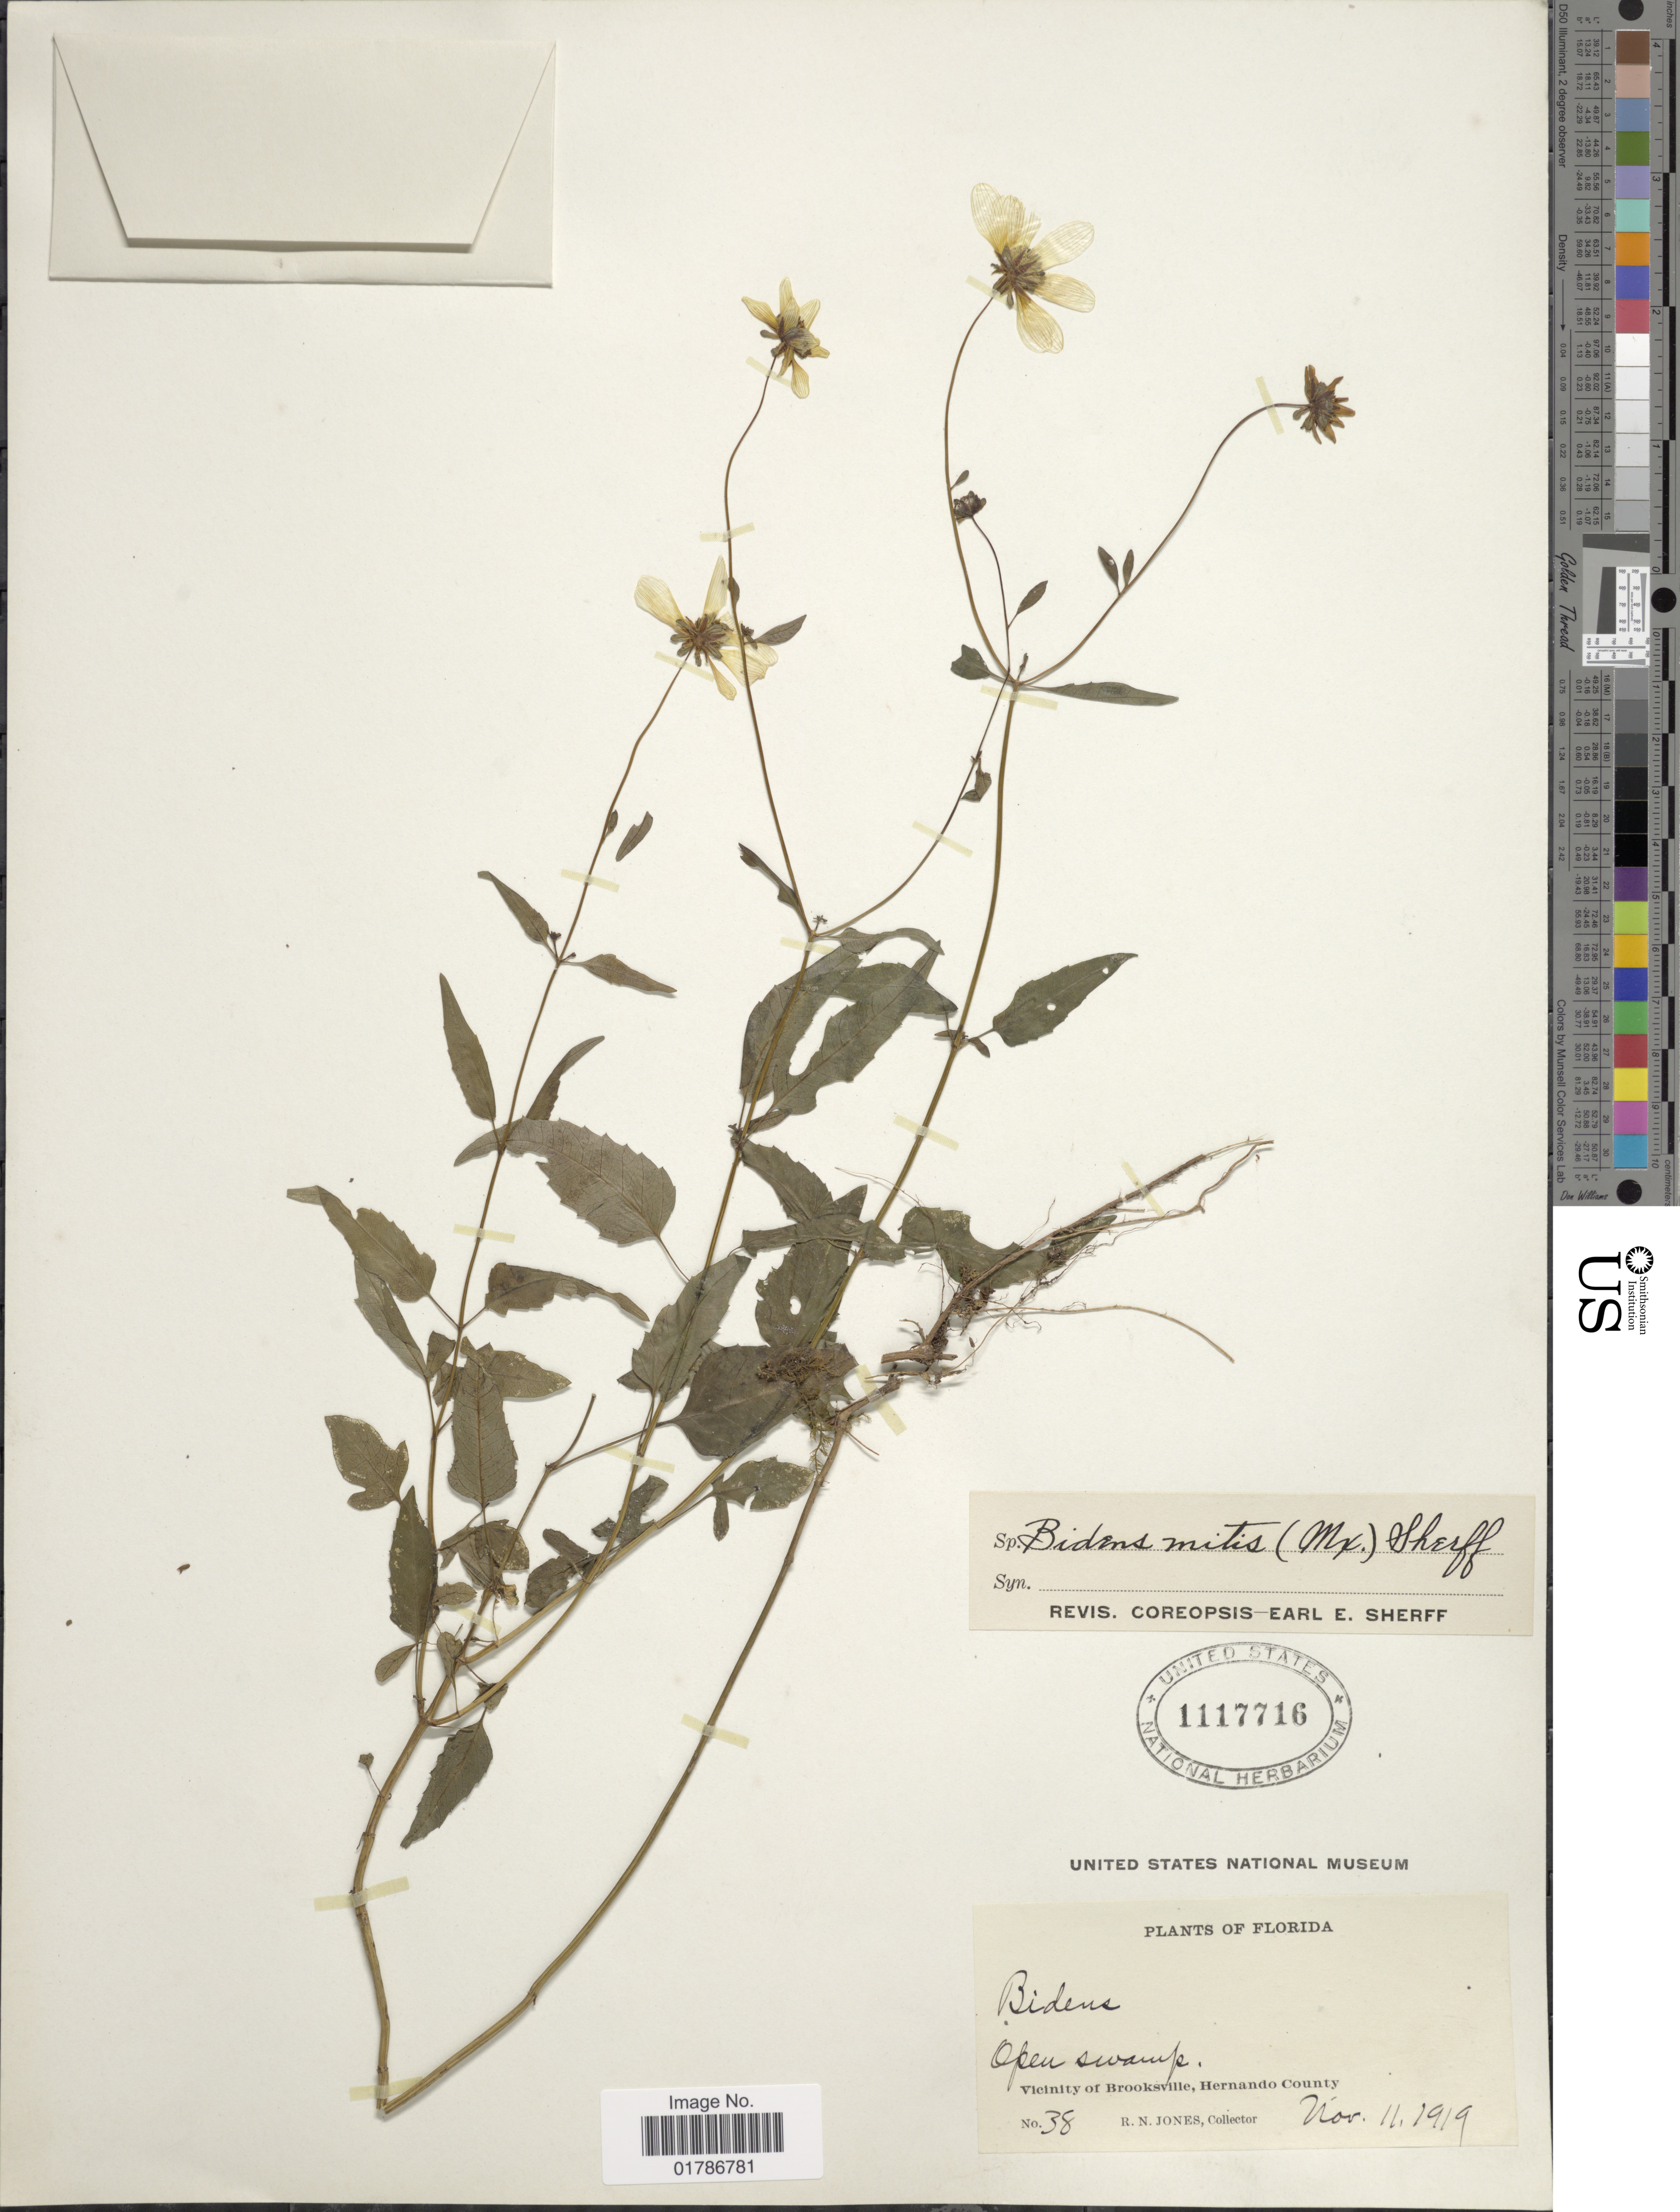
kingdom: Plantae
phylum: Tracheophyta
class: Magnoliopsida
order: Asterales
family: Asteraceae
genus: Bidens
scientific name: Bidens mitis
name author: (Michx.) Sherff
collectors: R. N. Jones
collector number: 38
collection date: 1919-11-11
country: United States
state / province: Florida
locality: Vicinity of Brooksville, Hernando County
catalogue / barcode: US 1117716